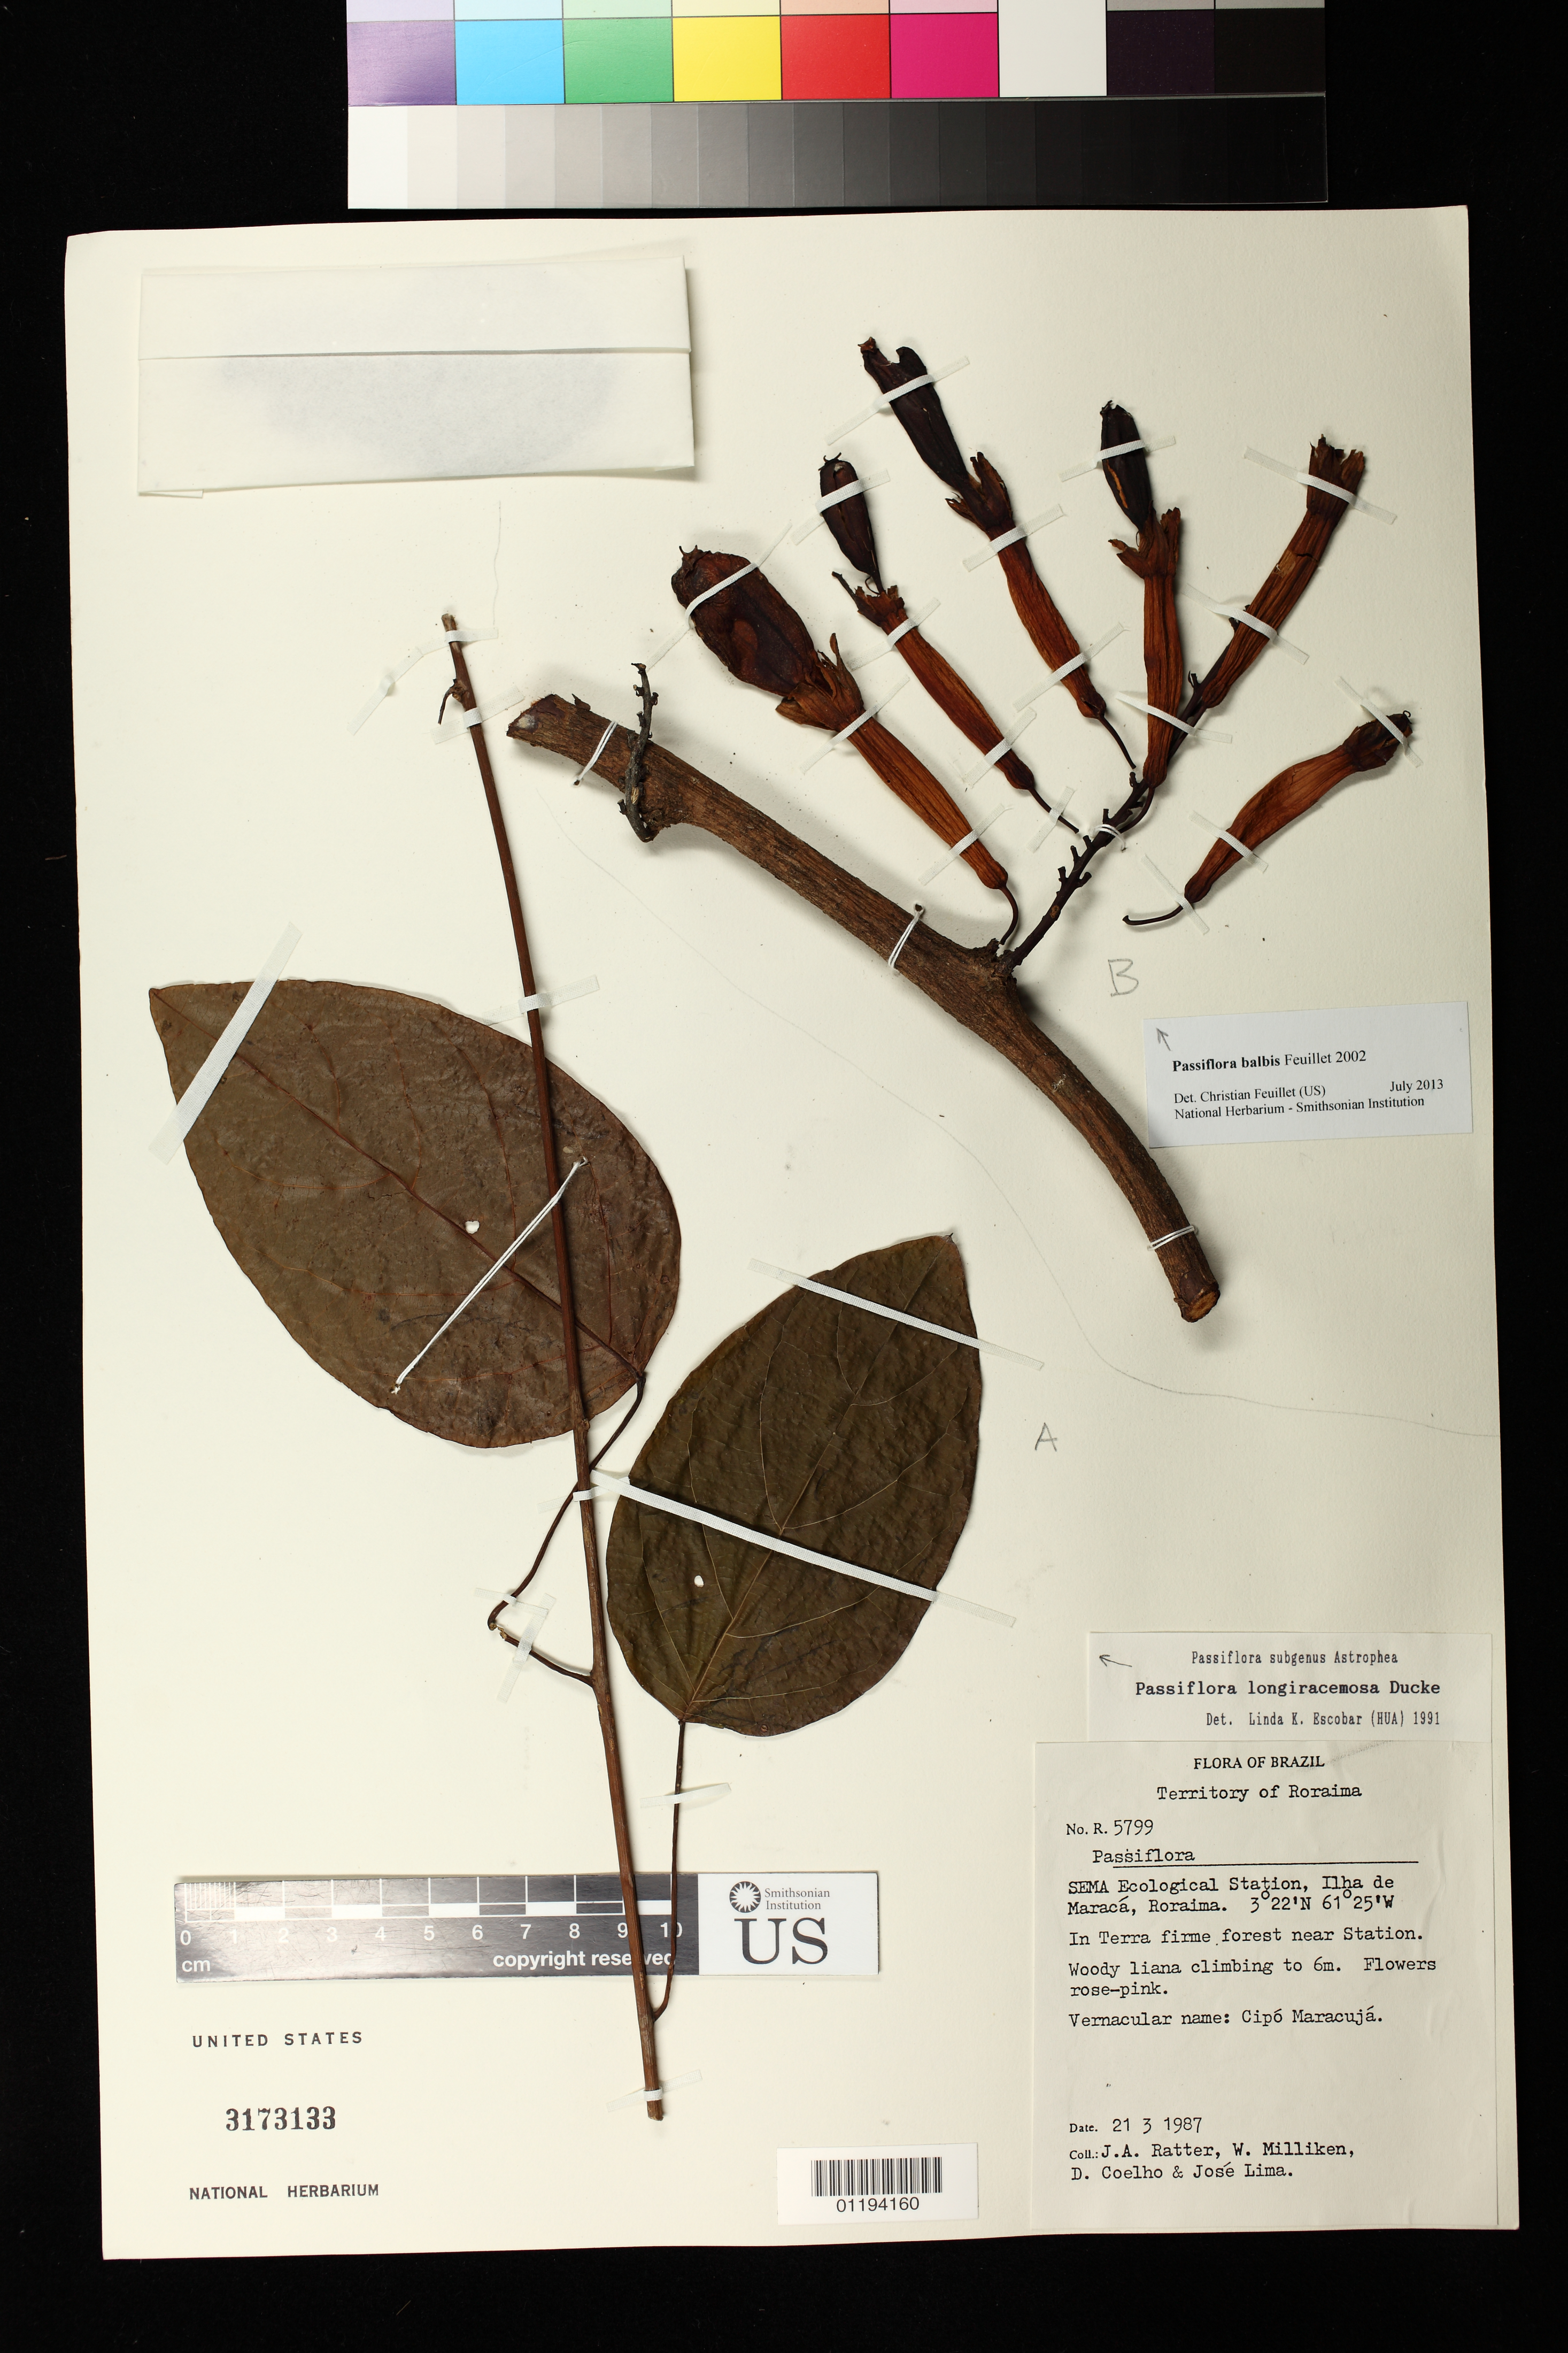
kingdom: Plantae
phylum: Tracheophyta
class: Magnoliopsida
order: Malpighiales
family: Passifloraceae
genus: Passiflora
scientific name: Passiflora balbis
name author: Feuillet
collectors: J. Ratter, W. Milliken, D. F. Coêlho & J. Lima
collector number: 5799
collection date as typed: Mar 21 1987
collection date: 1987-03-21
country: Brazil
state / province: Roraima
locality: In Terra firme forest near Station Sema Ecological Station, Ilha de Maraca, Roraima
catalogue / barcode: US 3173133